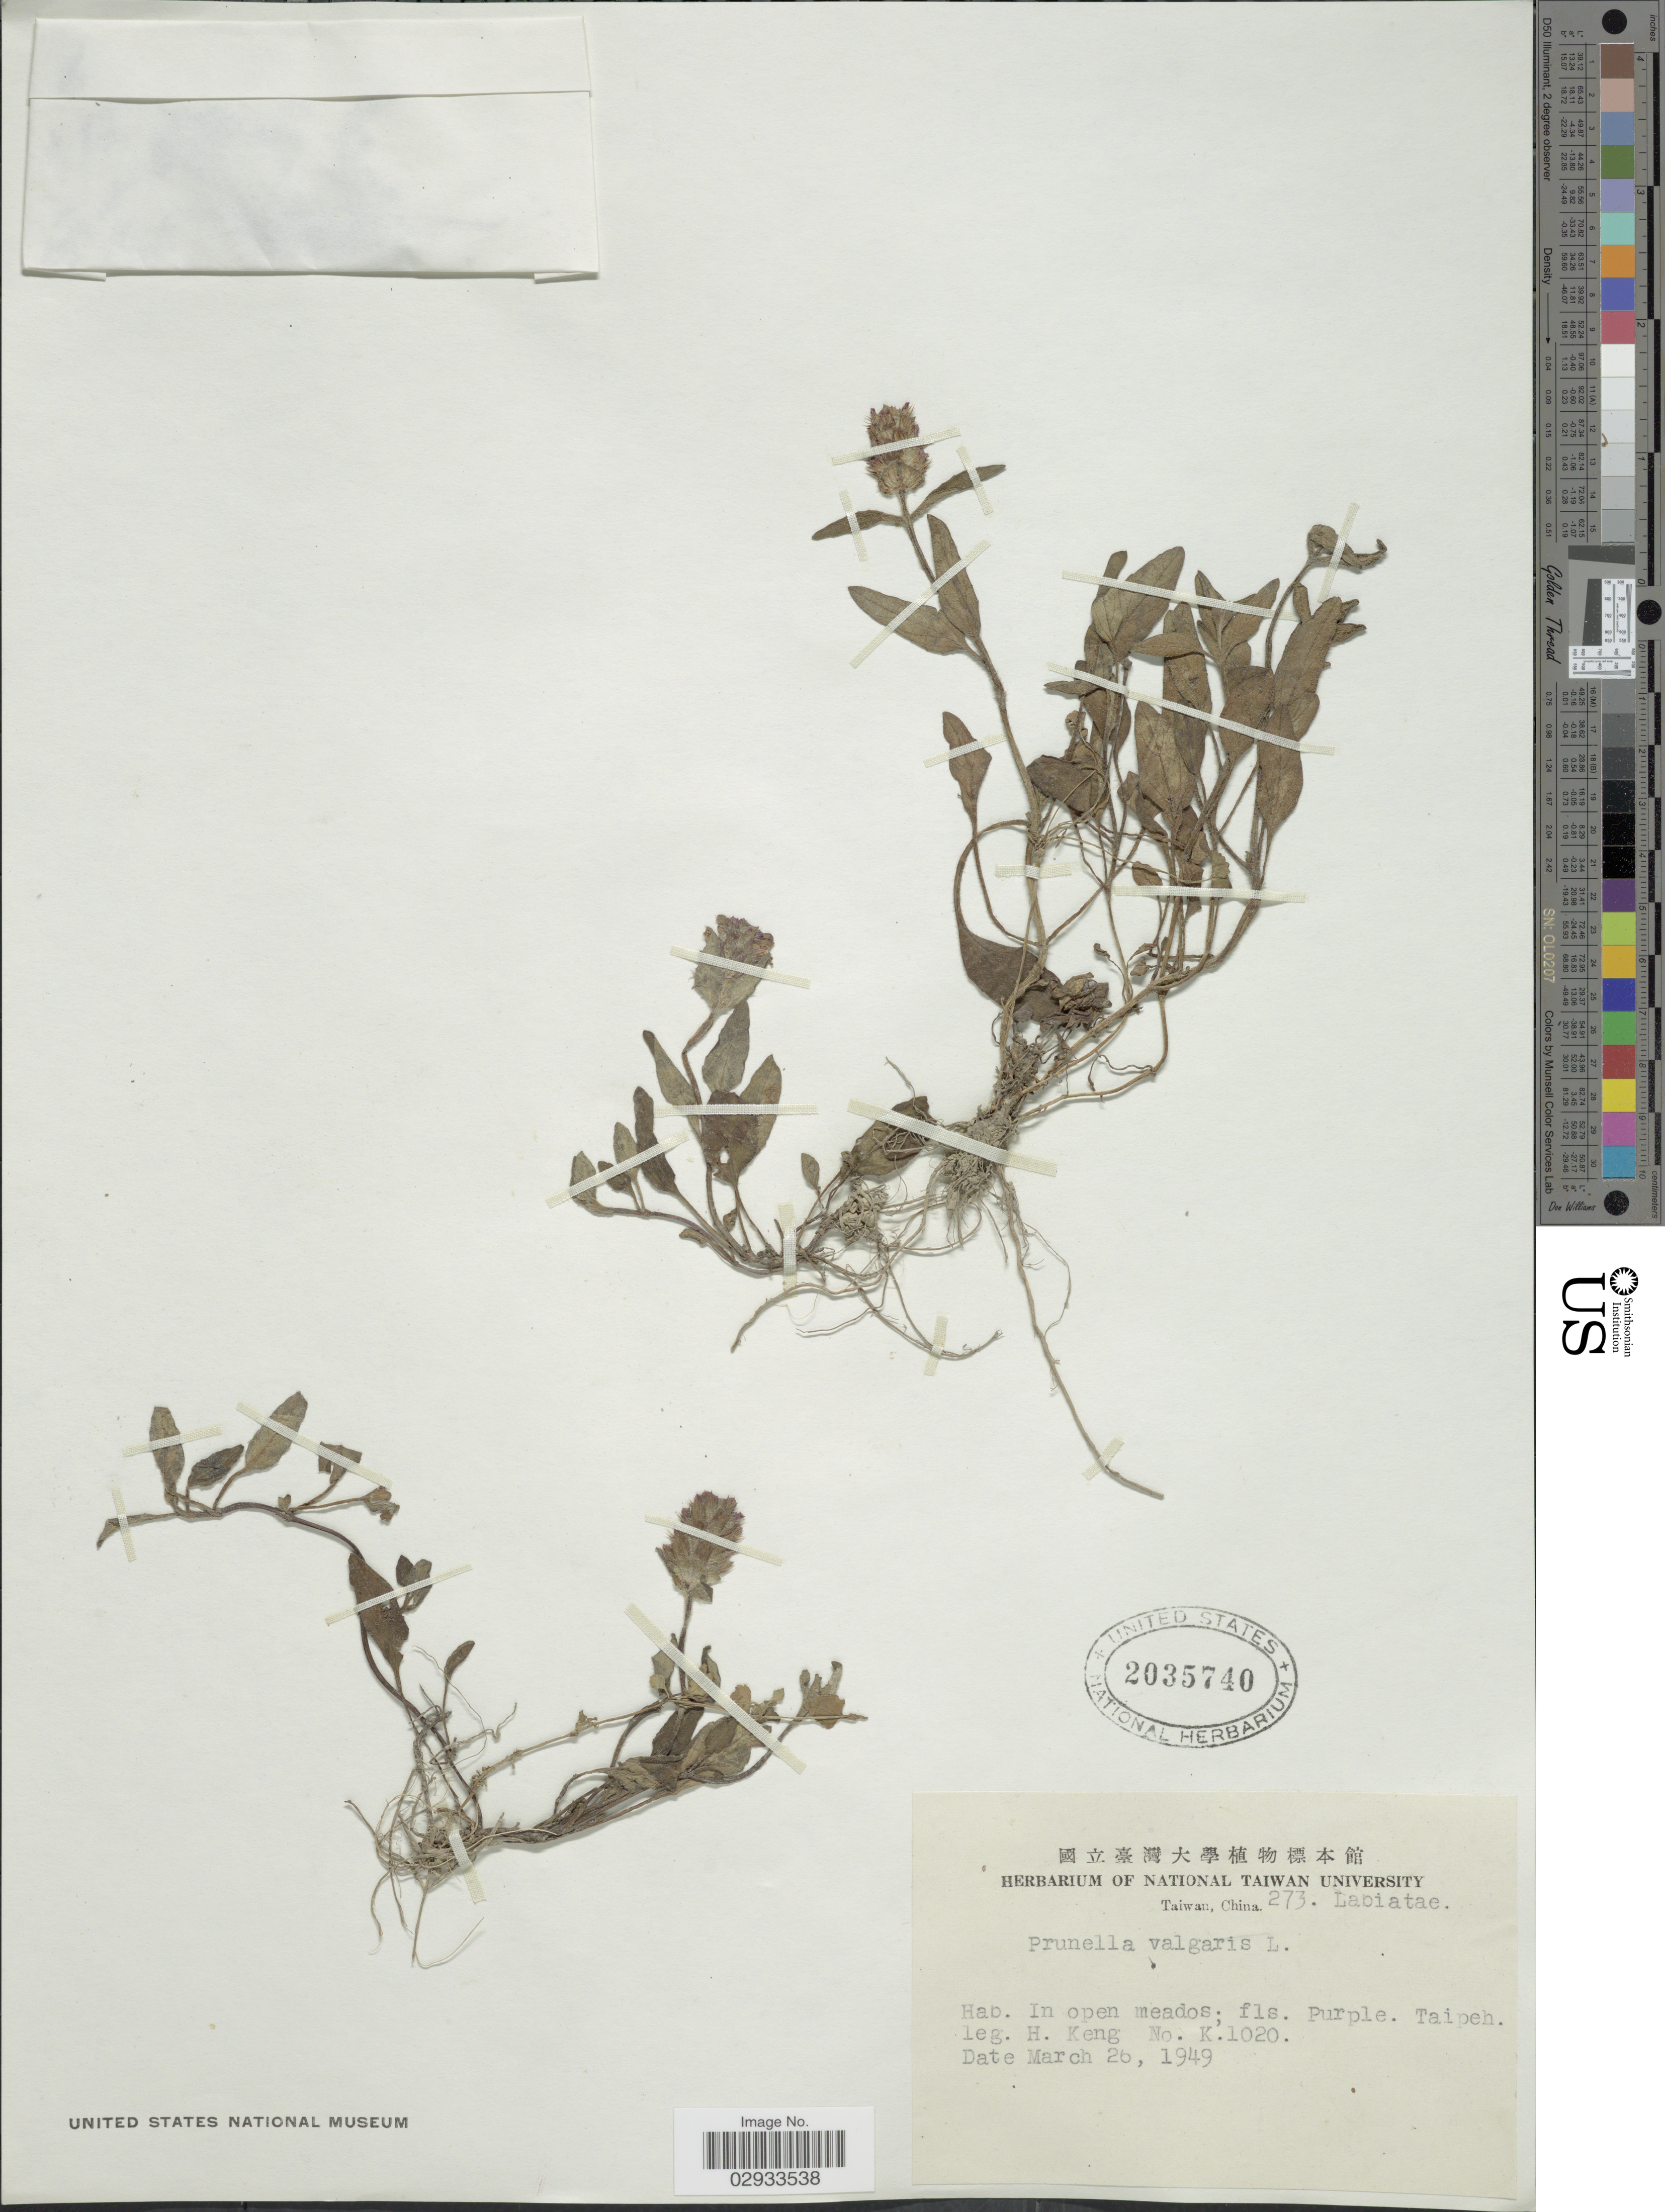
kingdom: Plantae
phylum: Tracheophyta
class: Magnoliopsida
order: Lamiales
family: Lamiaceae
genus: Prunella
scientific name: Prunella vulgaris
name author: L.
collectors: H. Keng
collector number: K. 1020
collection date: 1949-03-26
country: Taiwan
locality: Taipeh.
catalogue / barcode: US 2035740